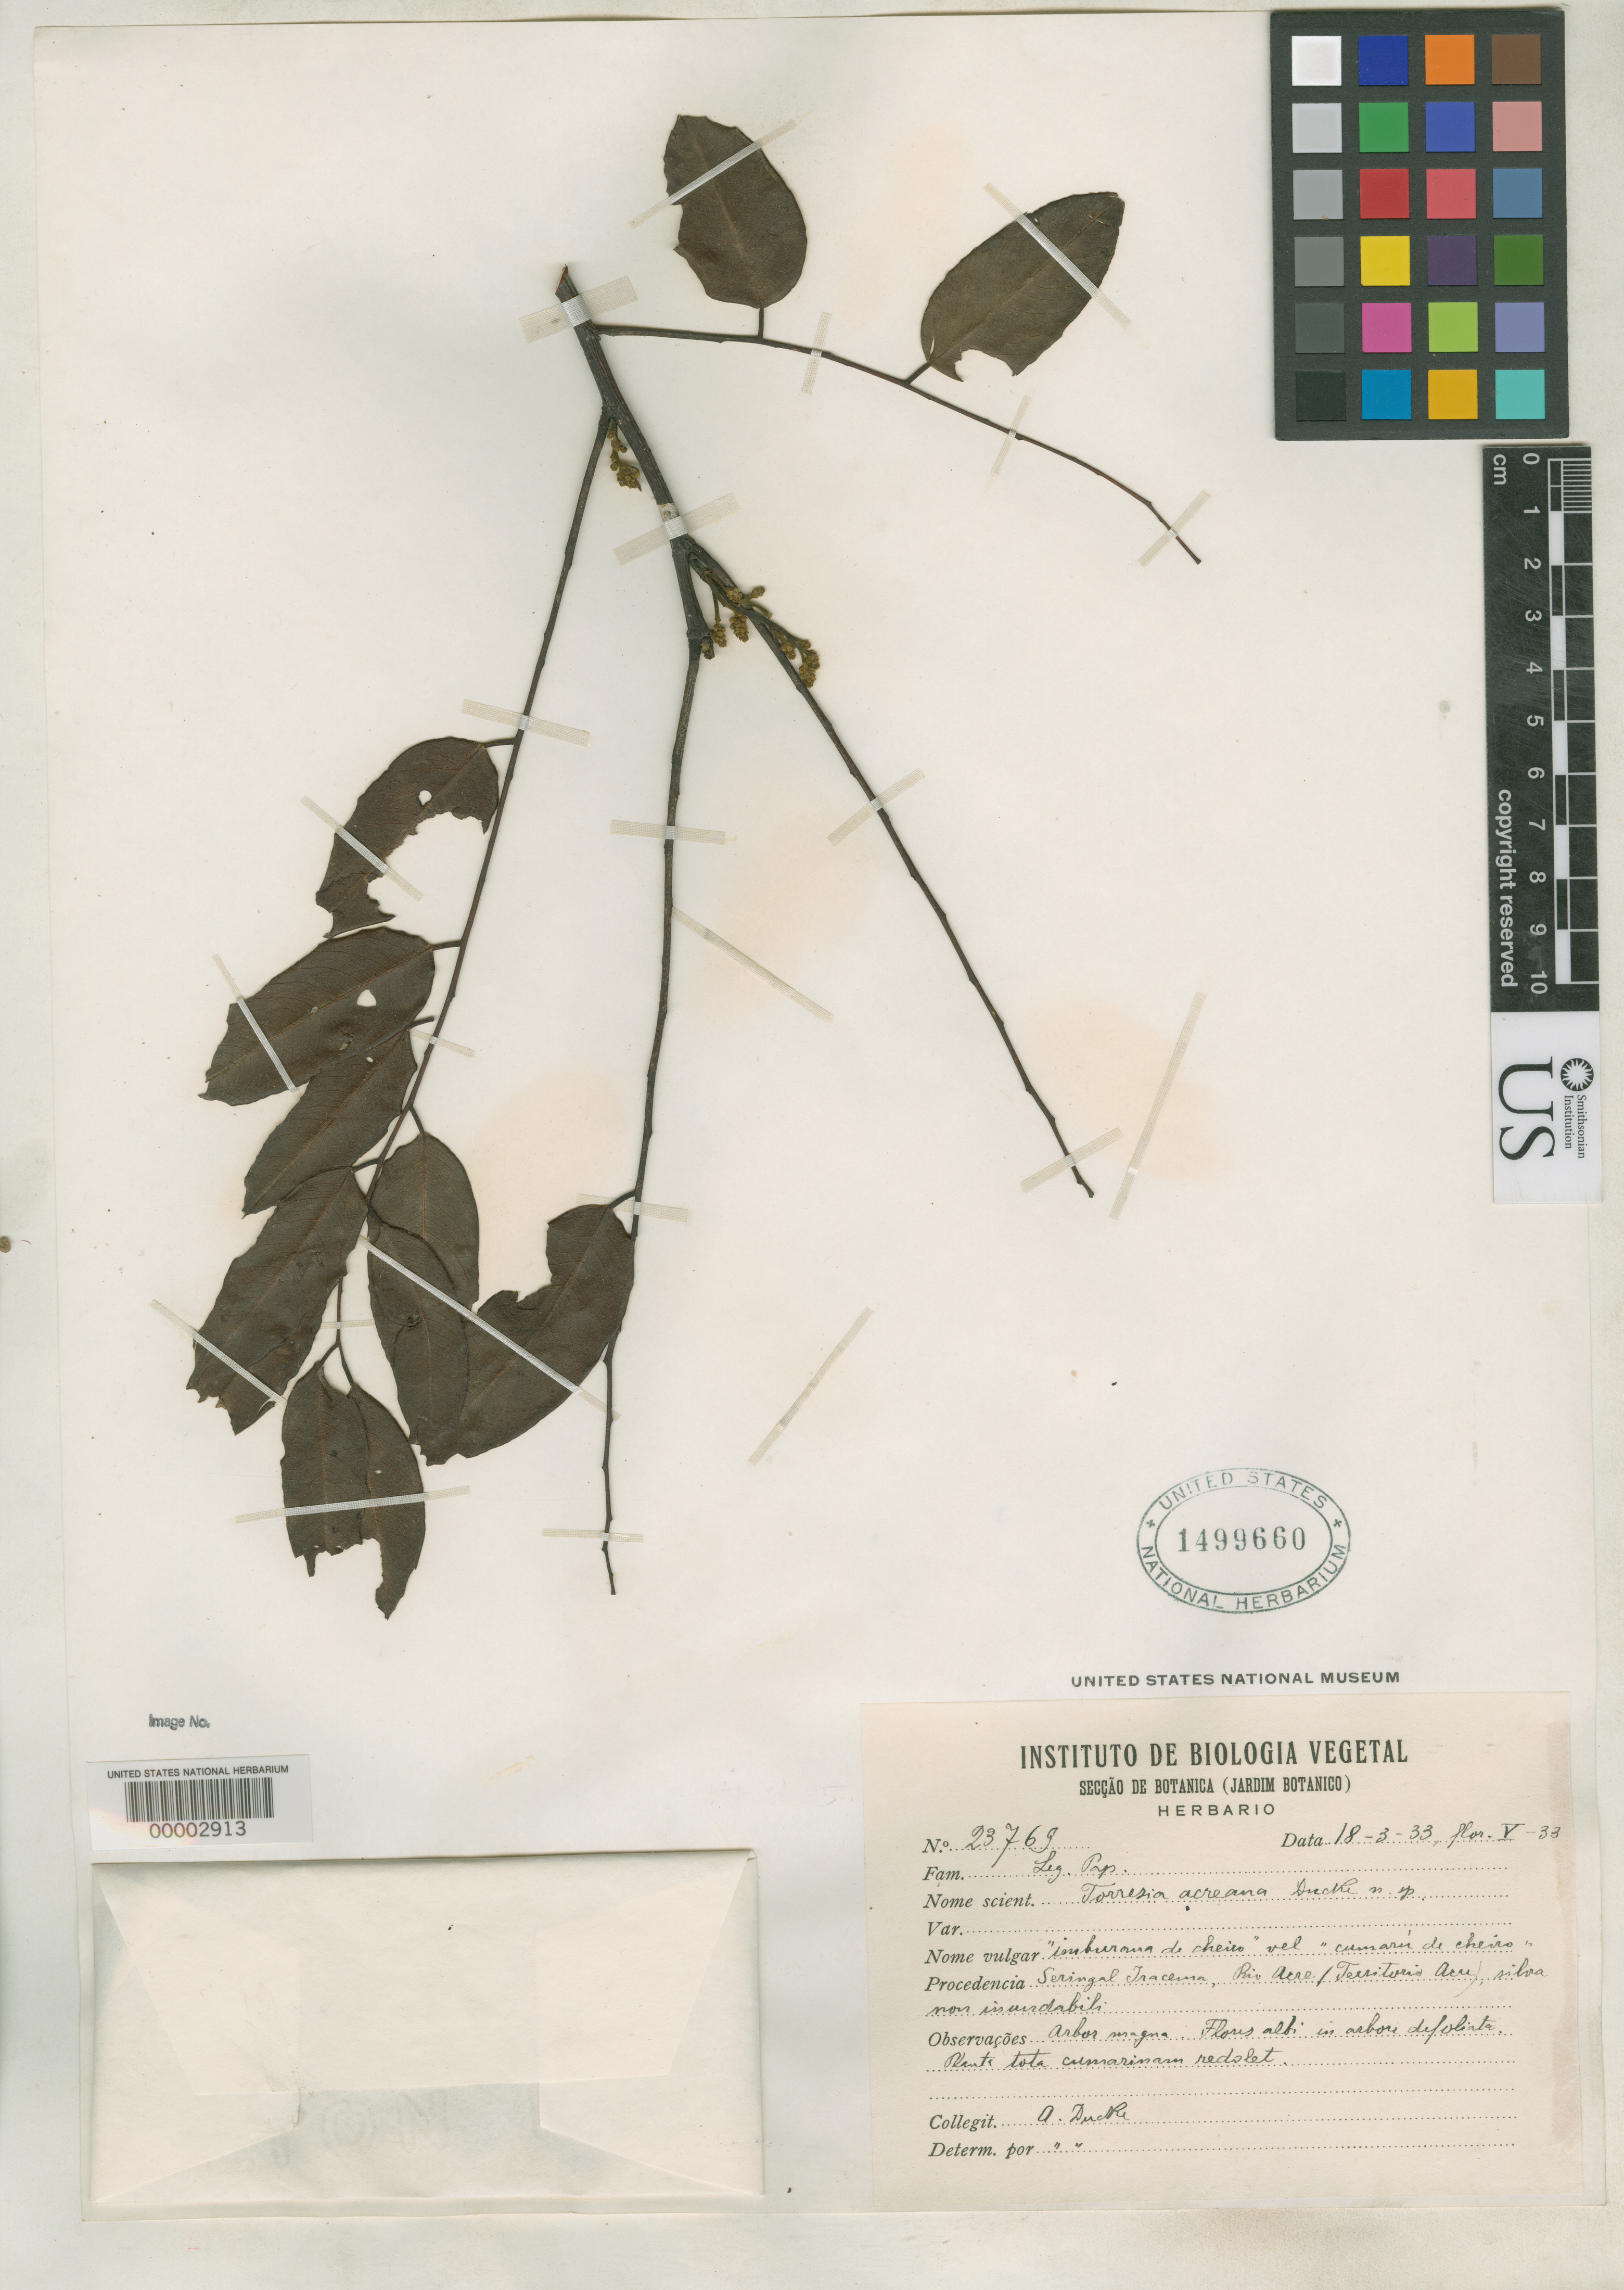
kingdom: Plantae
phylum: Tracheophyta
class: Magnoliopsida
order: Fabales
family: Fabaceae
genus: Torresea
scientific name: Torresea acreana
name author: Ducke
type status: Possible Type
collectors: A. Ducke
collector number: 23769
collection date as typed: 18-3-33, flor. V-33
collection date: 1933-03-18 or 1933-05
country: Brazil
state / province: Acre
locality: Rio Acre, Seringal Iraceme.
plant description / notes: Typification of this name is confusing but neither US specimen may be type material. Both US sheets appear to be (paratype? syntype?) specimens collected 18 March 1833. The protologue suggests that the type collection is Ducke 23769, collected in flower (and without foliage) in May 1933; otherwise both collections are syntypes.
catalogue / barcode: US 1499660